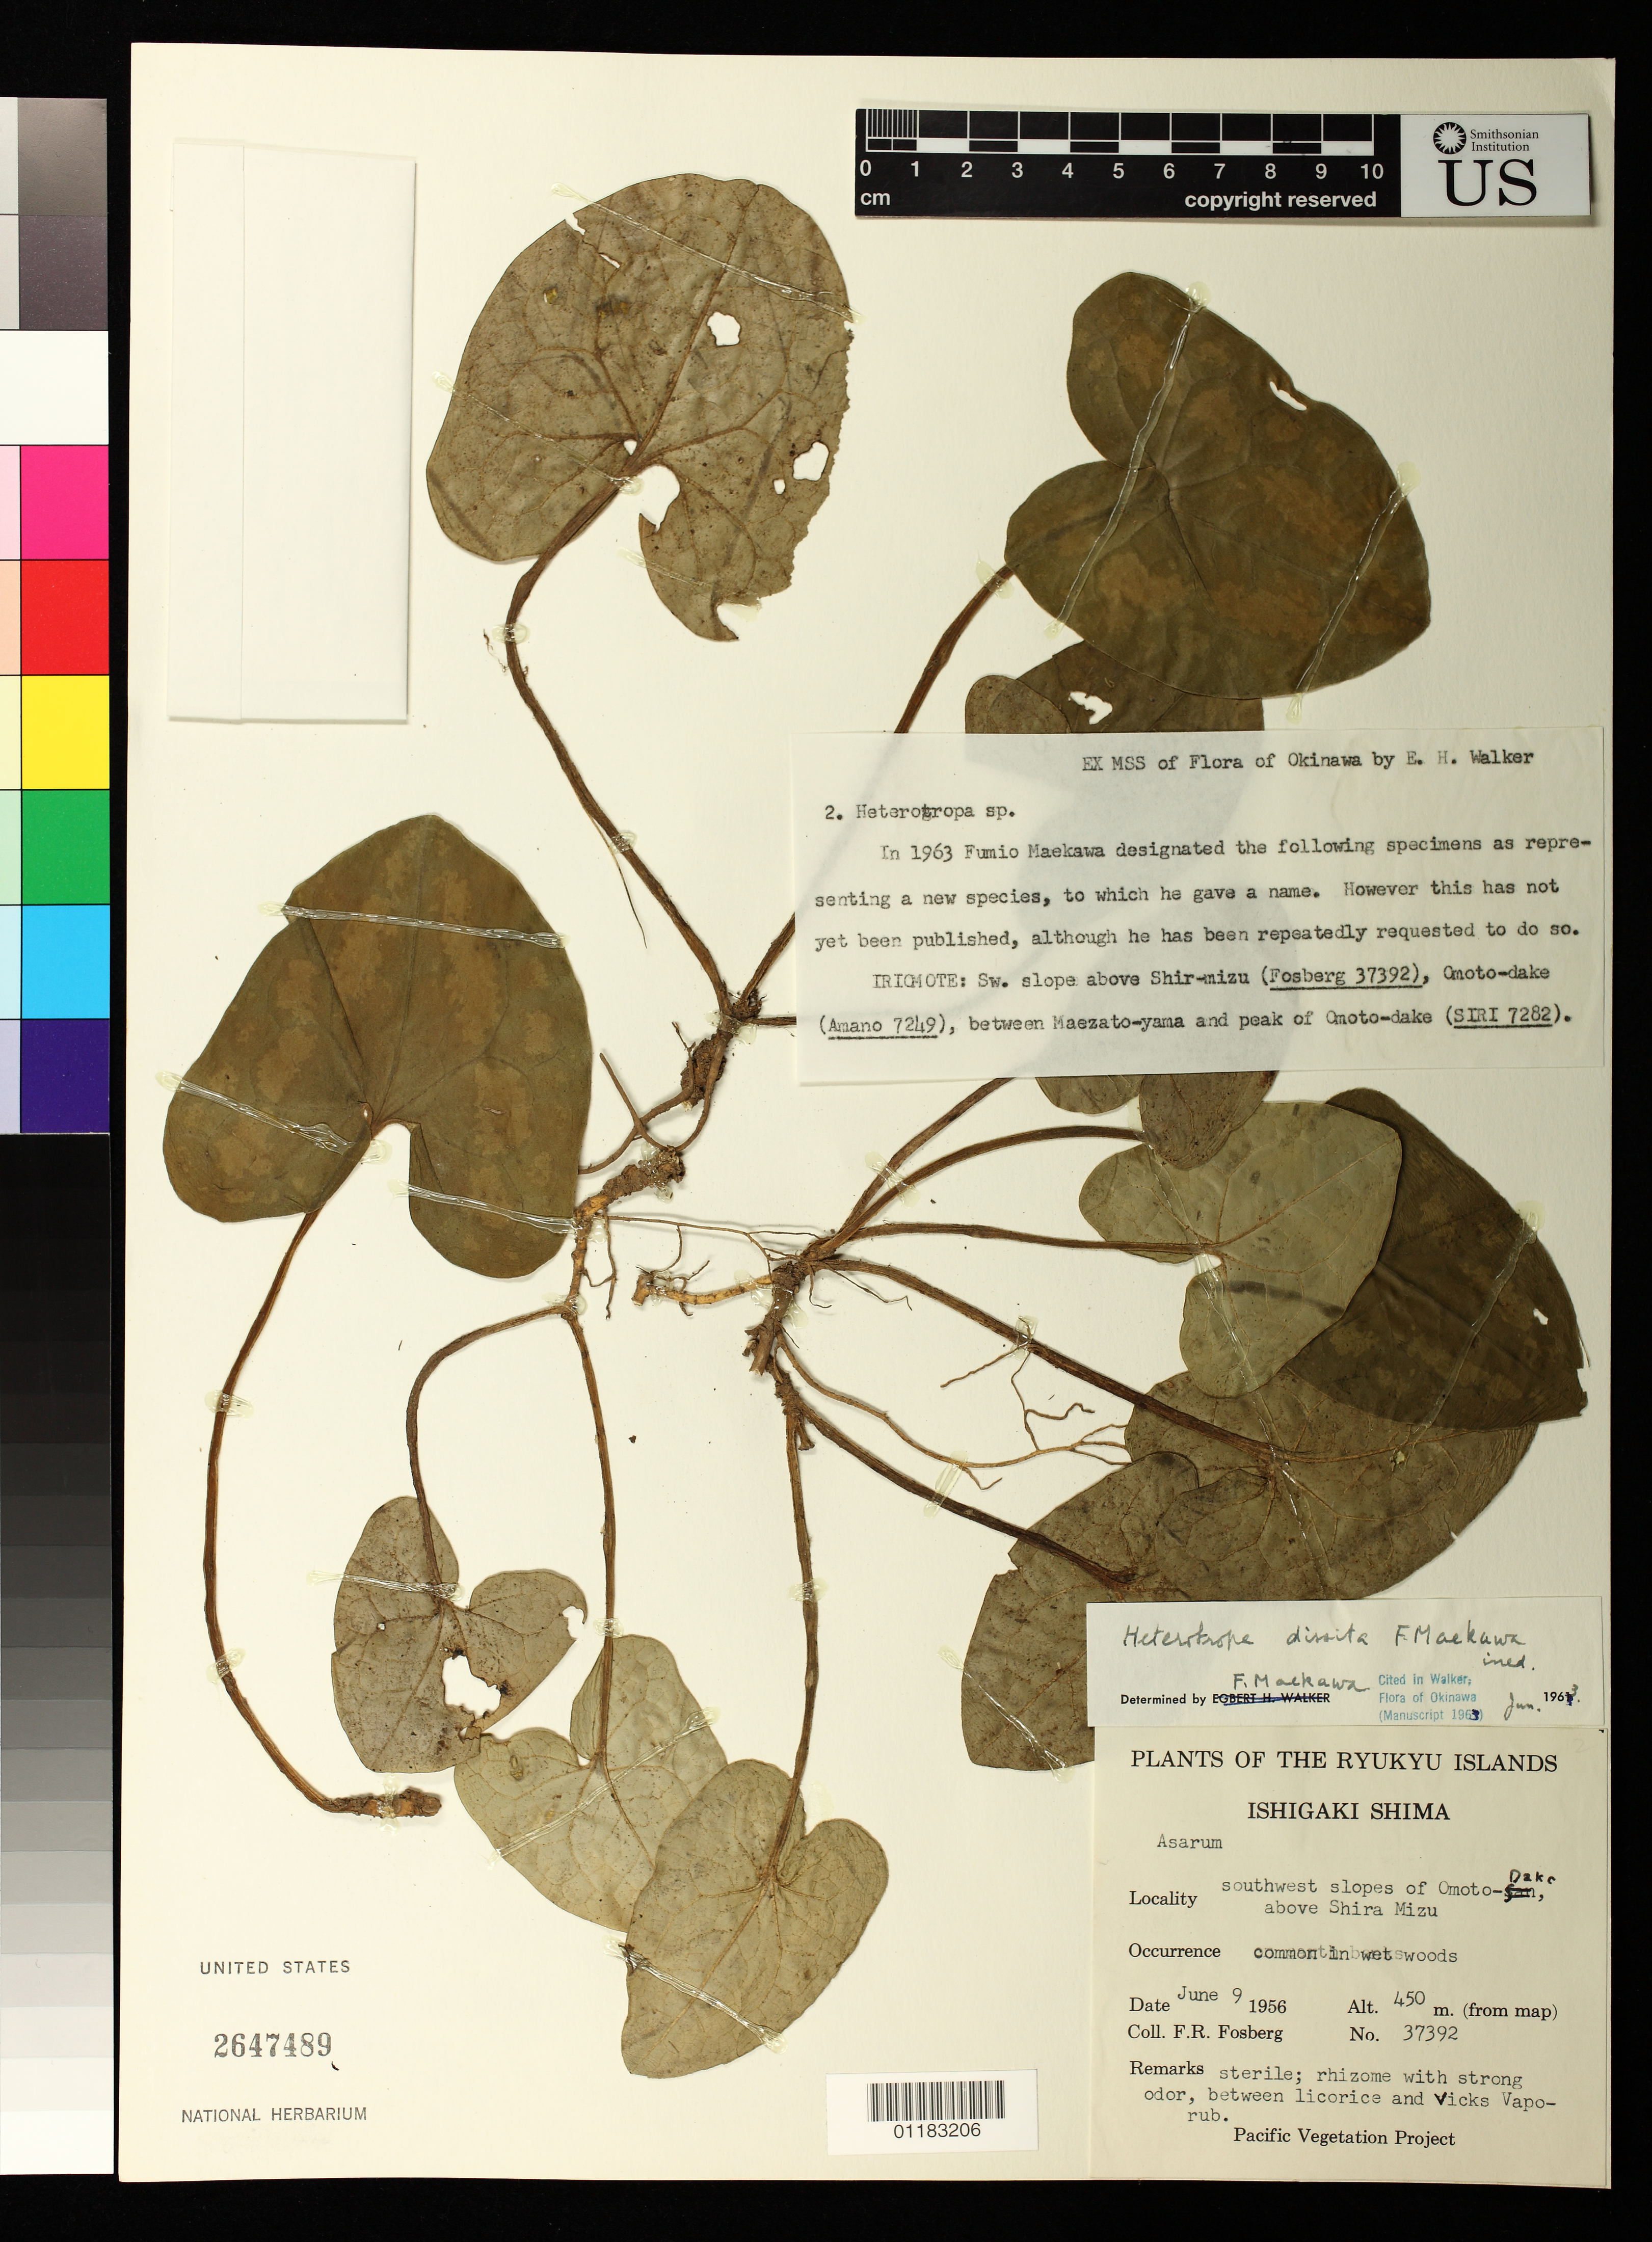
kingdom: Plantae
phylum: Tracheophyta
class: Magnoliopsida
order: Piperales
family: Aristolochiaceae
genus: Asarum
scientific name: Asarum dissitum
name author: F. Maek. ex Hatus. & Yamahata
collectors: F. R. Fosberg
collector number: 37392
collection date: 1956-06-09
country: Japan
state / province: Okinawa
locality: Ishigaki Shima, Ryukyu Islands, southwest slopes of Omoto-Dake above Shira Mizu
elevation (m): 450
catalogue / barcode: US 2647489